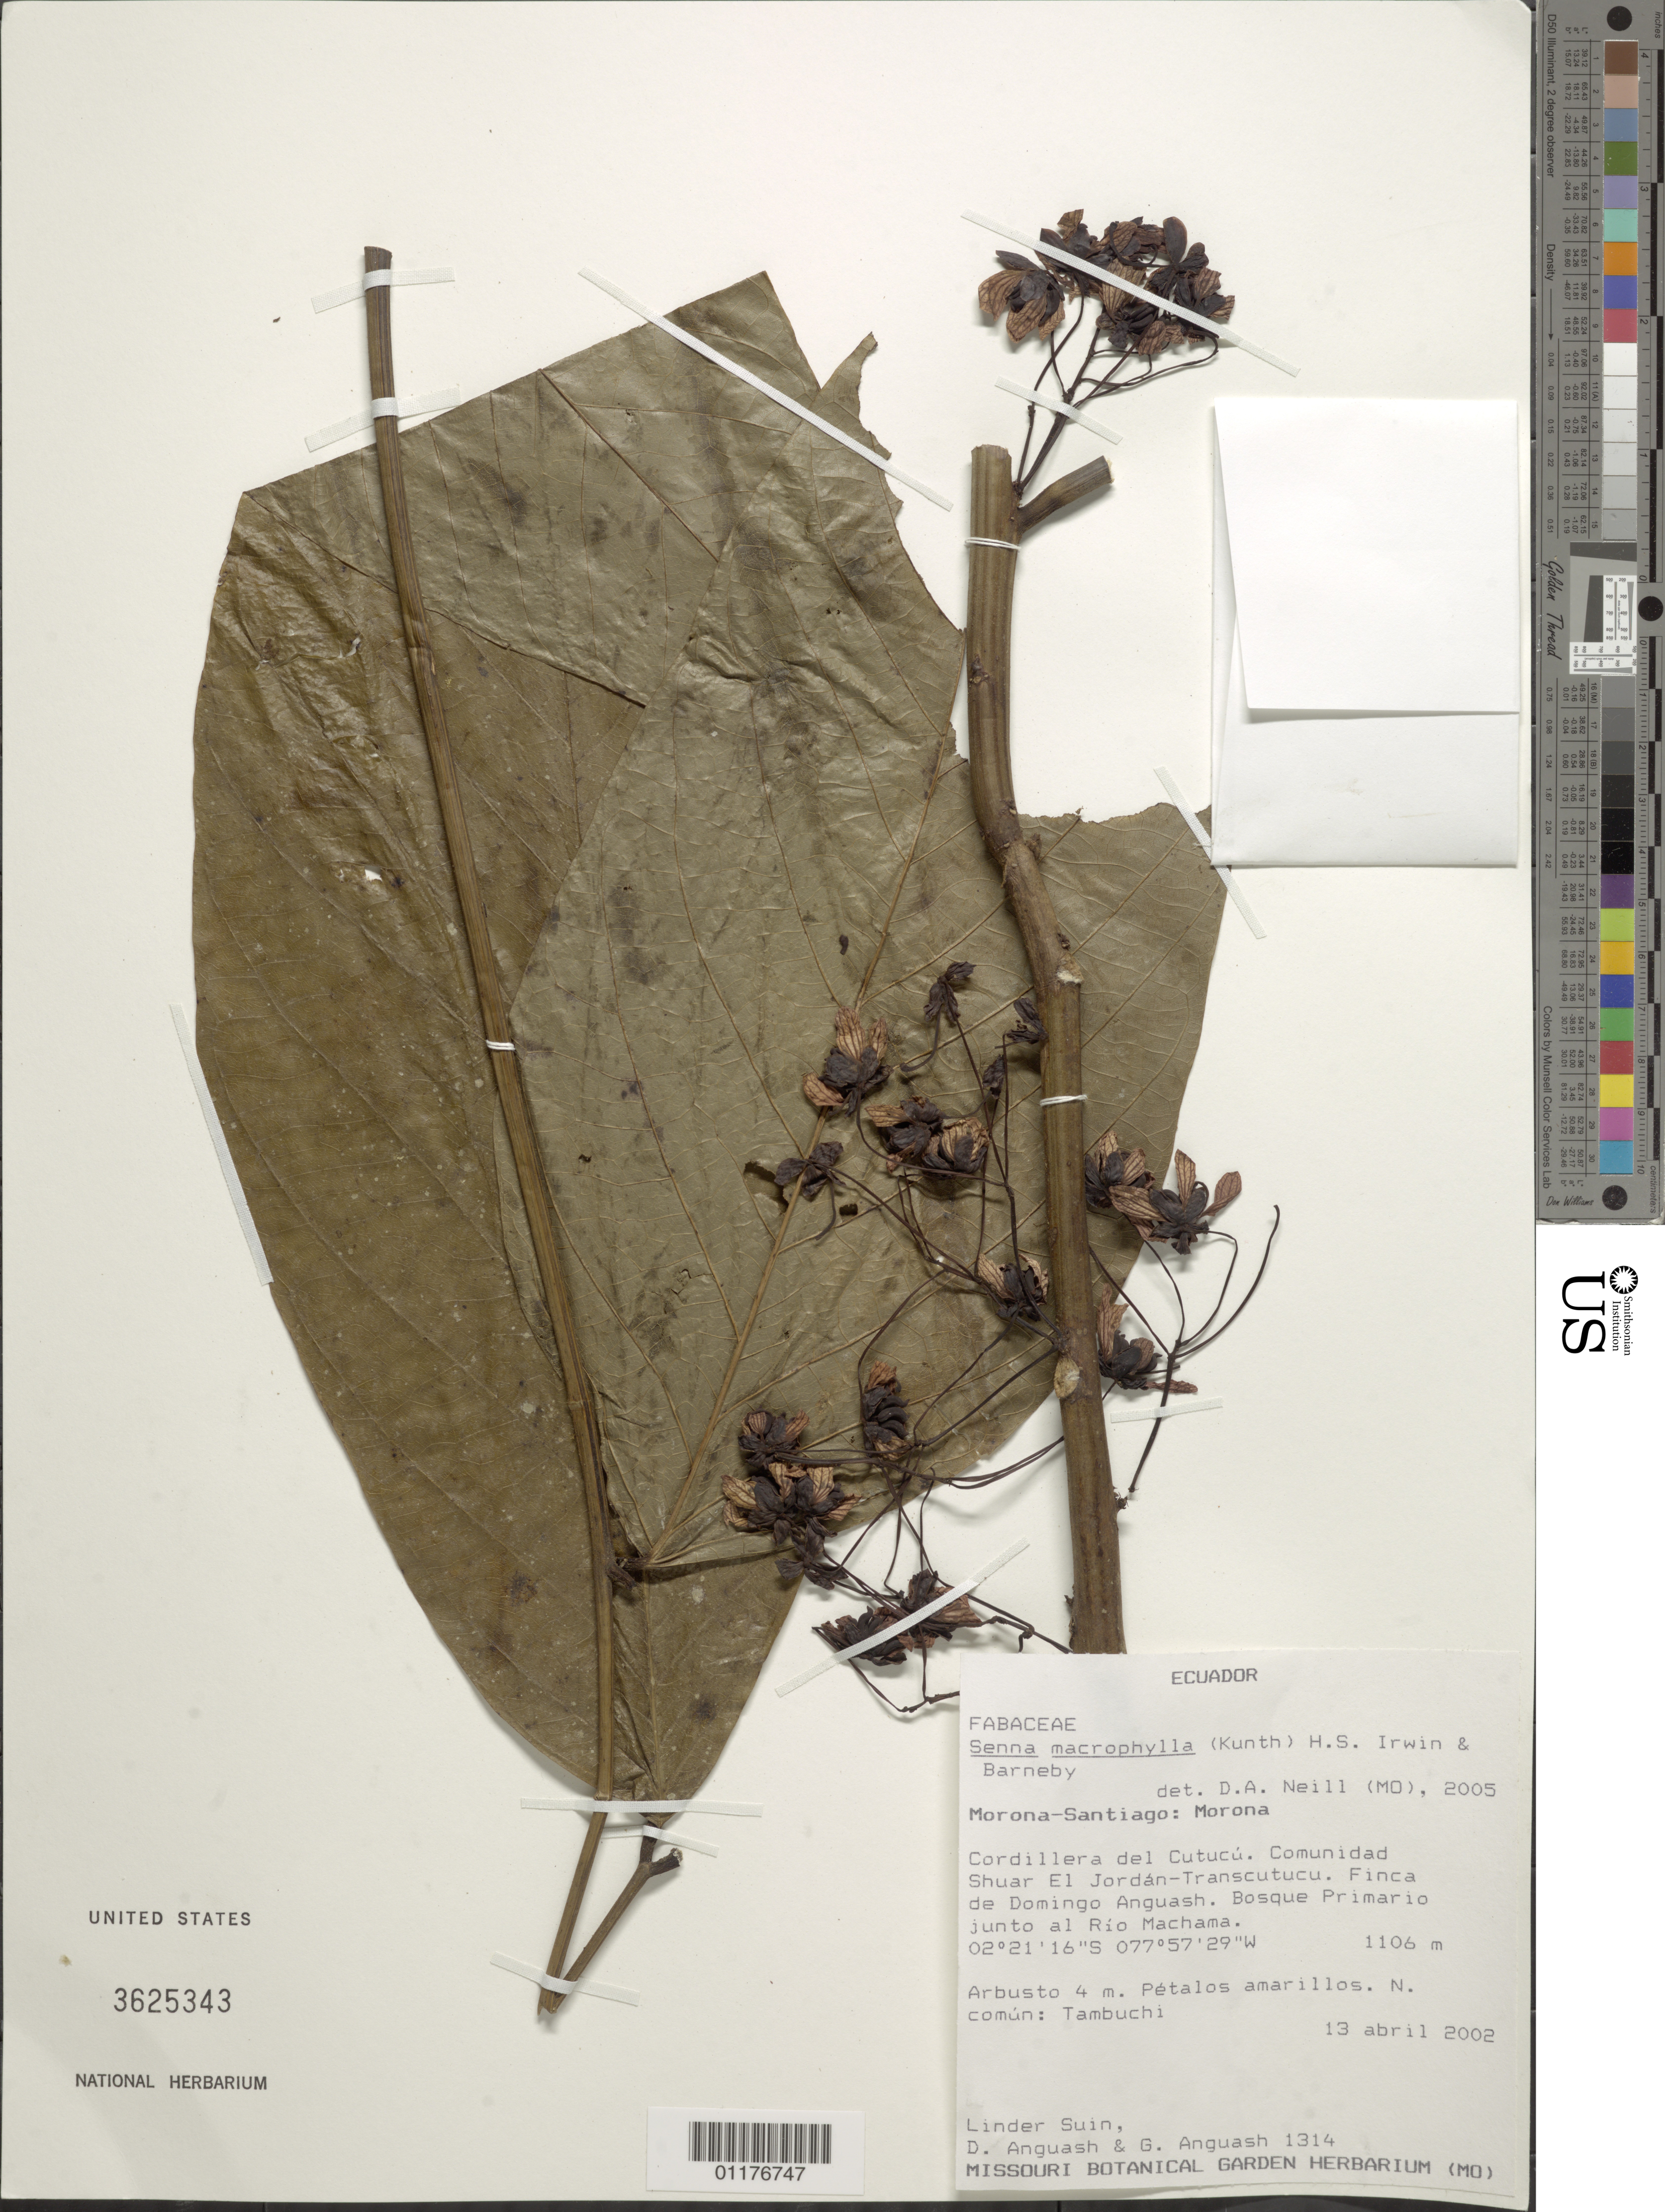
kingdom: Plantae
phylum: Tracheophyta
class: Magnoliopsida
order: Fabales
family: Fabaceae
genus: Senna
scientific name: Senna macrophylla var. gigantifolia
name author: (Britton & Killip) H.S. Irwin & Barneby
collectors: L. Suin, D. Anguash & G. Anguash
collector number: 1314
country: Ecuador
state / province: Morona-Santiago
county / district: Morona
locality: Cordillera del Cutucu, Comunidad Shuar El Jordan-Transcutucu. Finca de Domingo Anguash. Bosque Primario junto al Rio Machama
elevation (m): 1106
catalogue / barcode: US 3625343